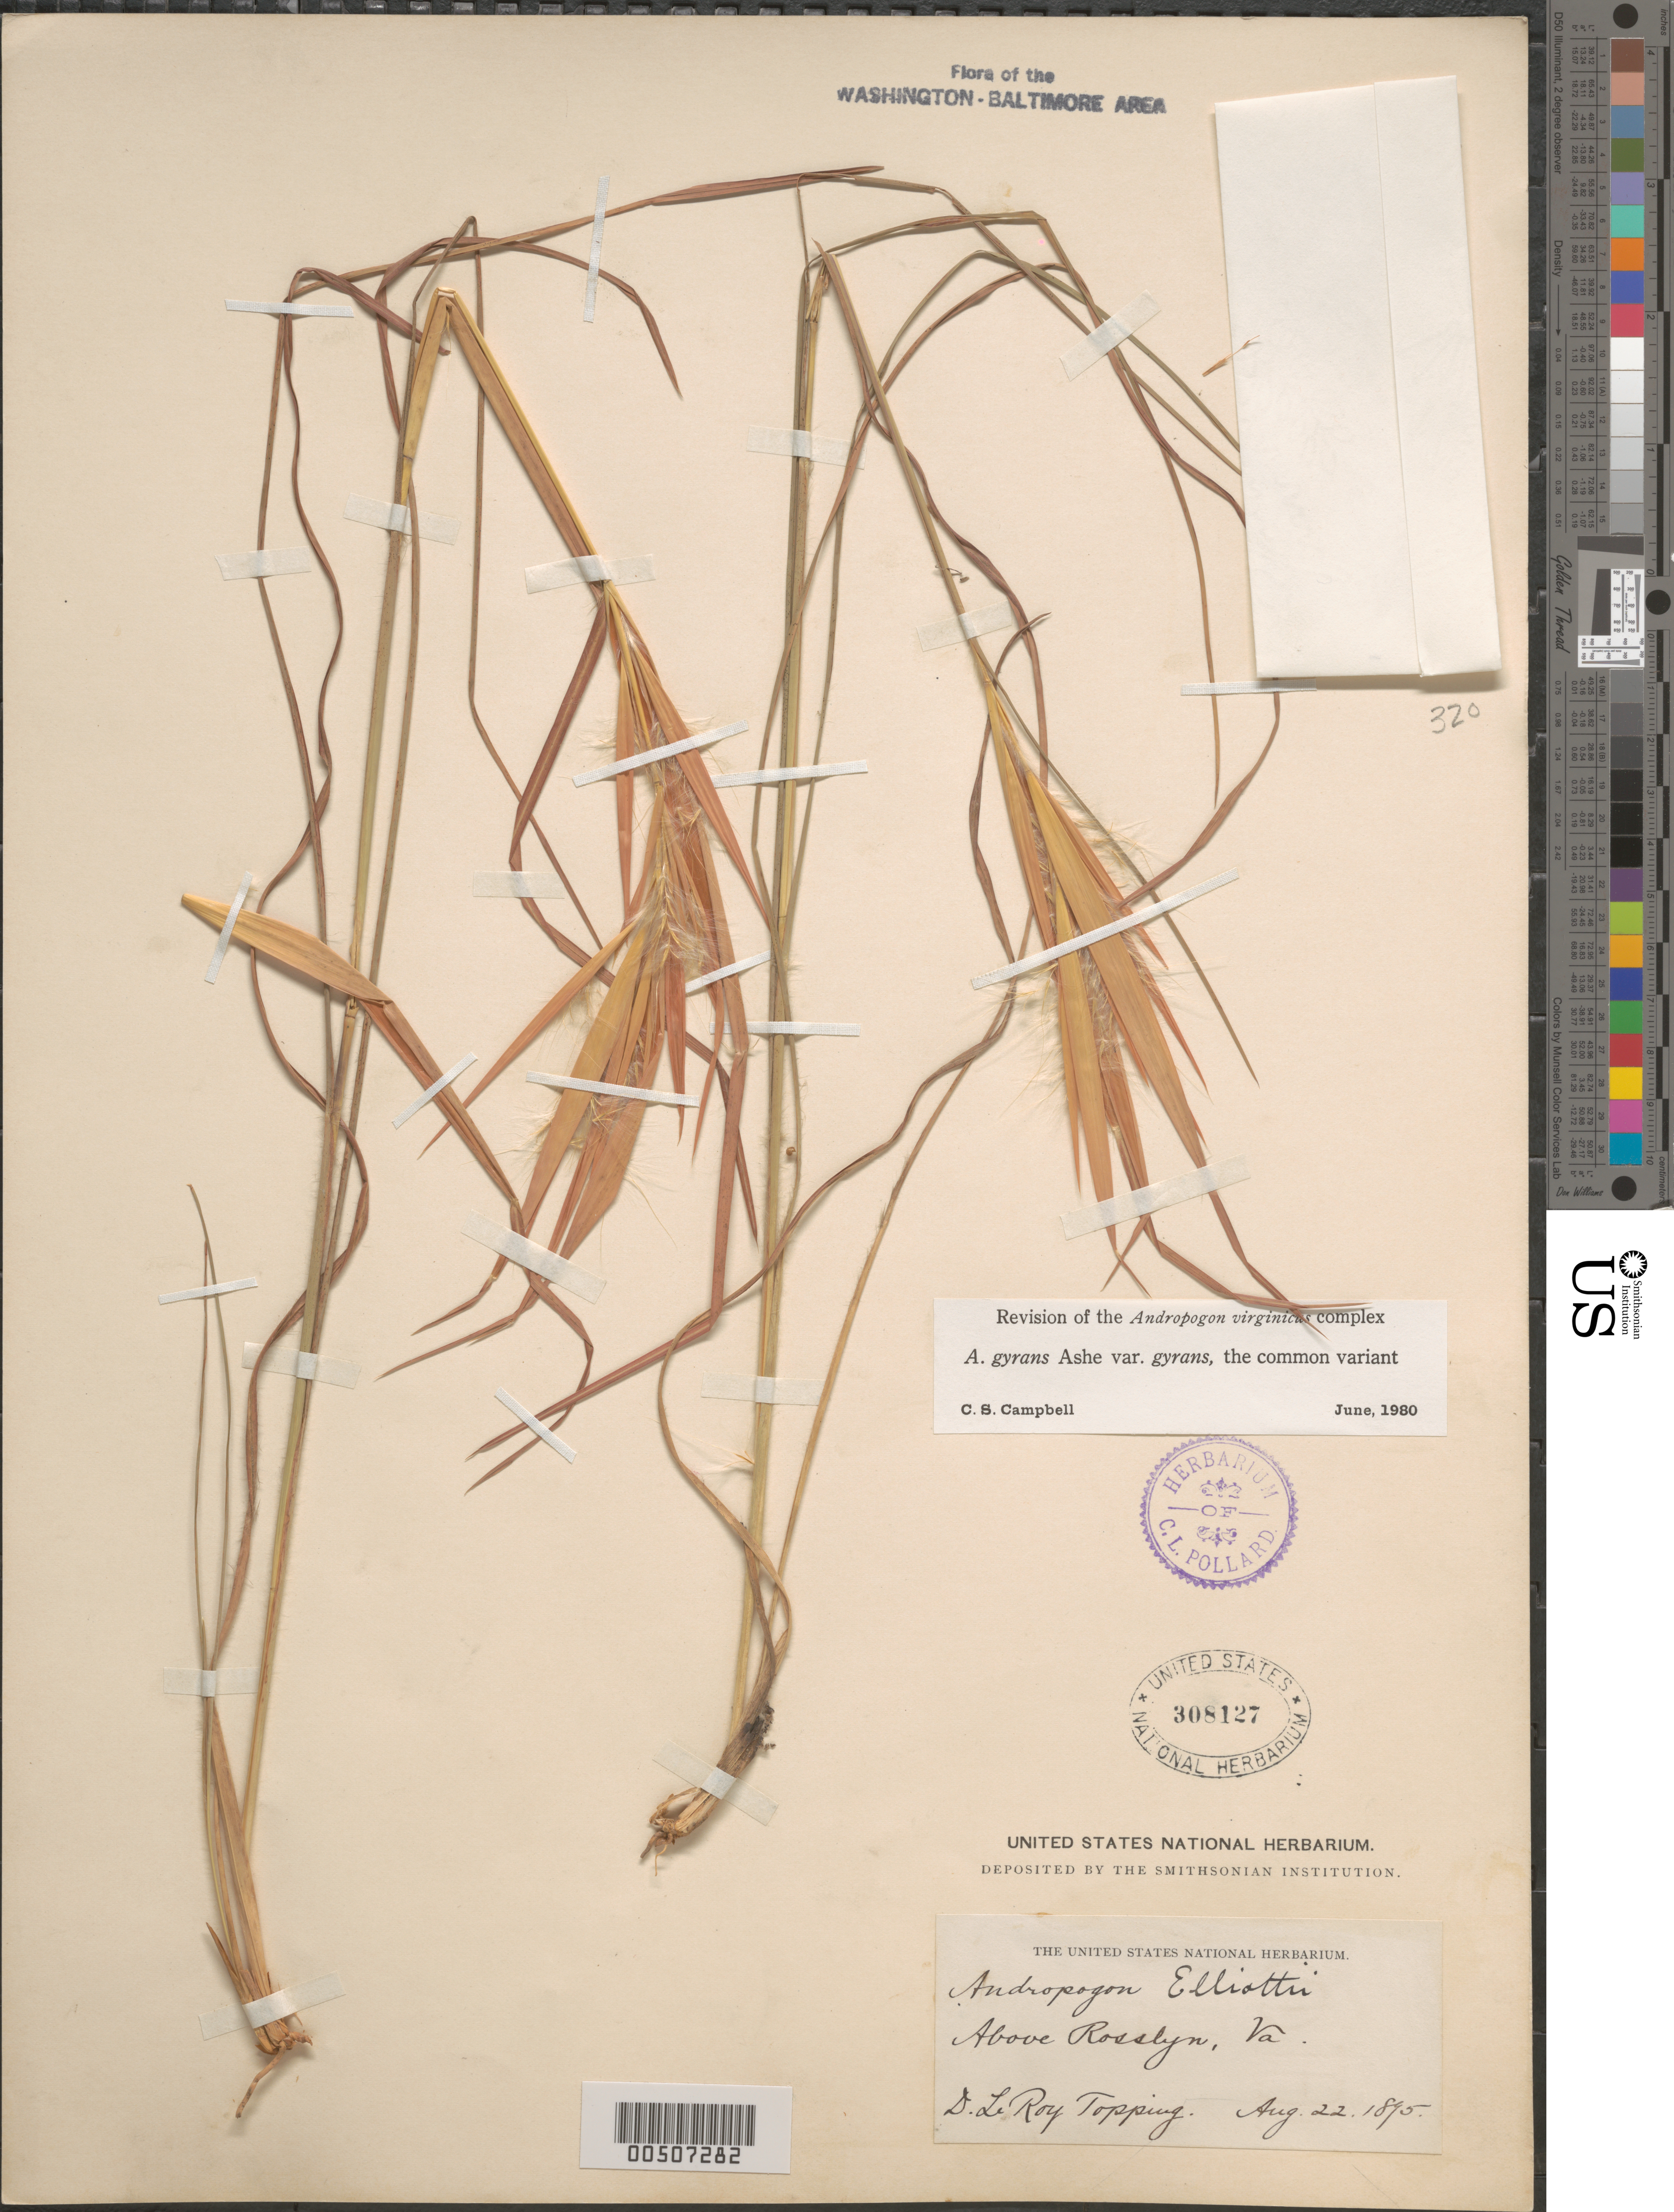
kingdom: Plantae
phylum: Tracheophyta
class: Liliopsida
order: Poales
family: Poaceae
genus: Andropogon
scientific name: Andropogon elliottii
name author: Chapm.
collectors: D. L. Topping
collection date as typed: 22 Aug 1895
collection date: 1895-08-22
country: United States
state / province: Virginia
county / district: Arlington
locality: Rosslyn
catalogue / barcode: US 308127